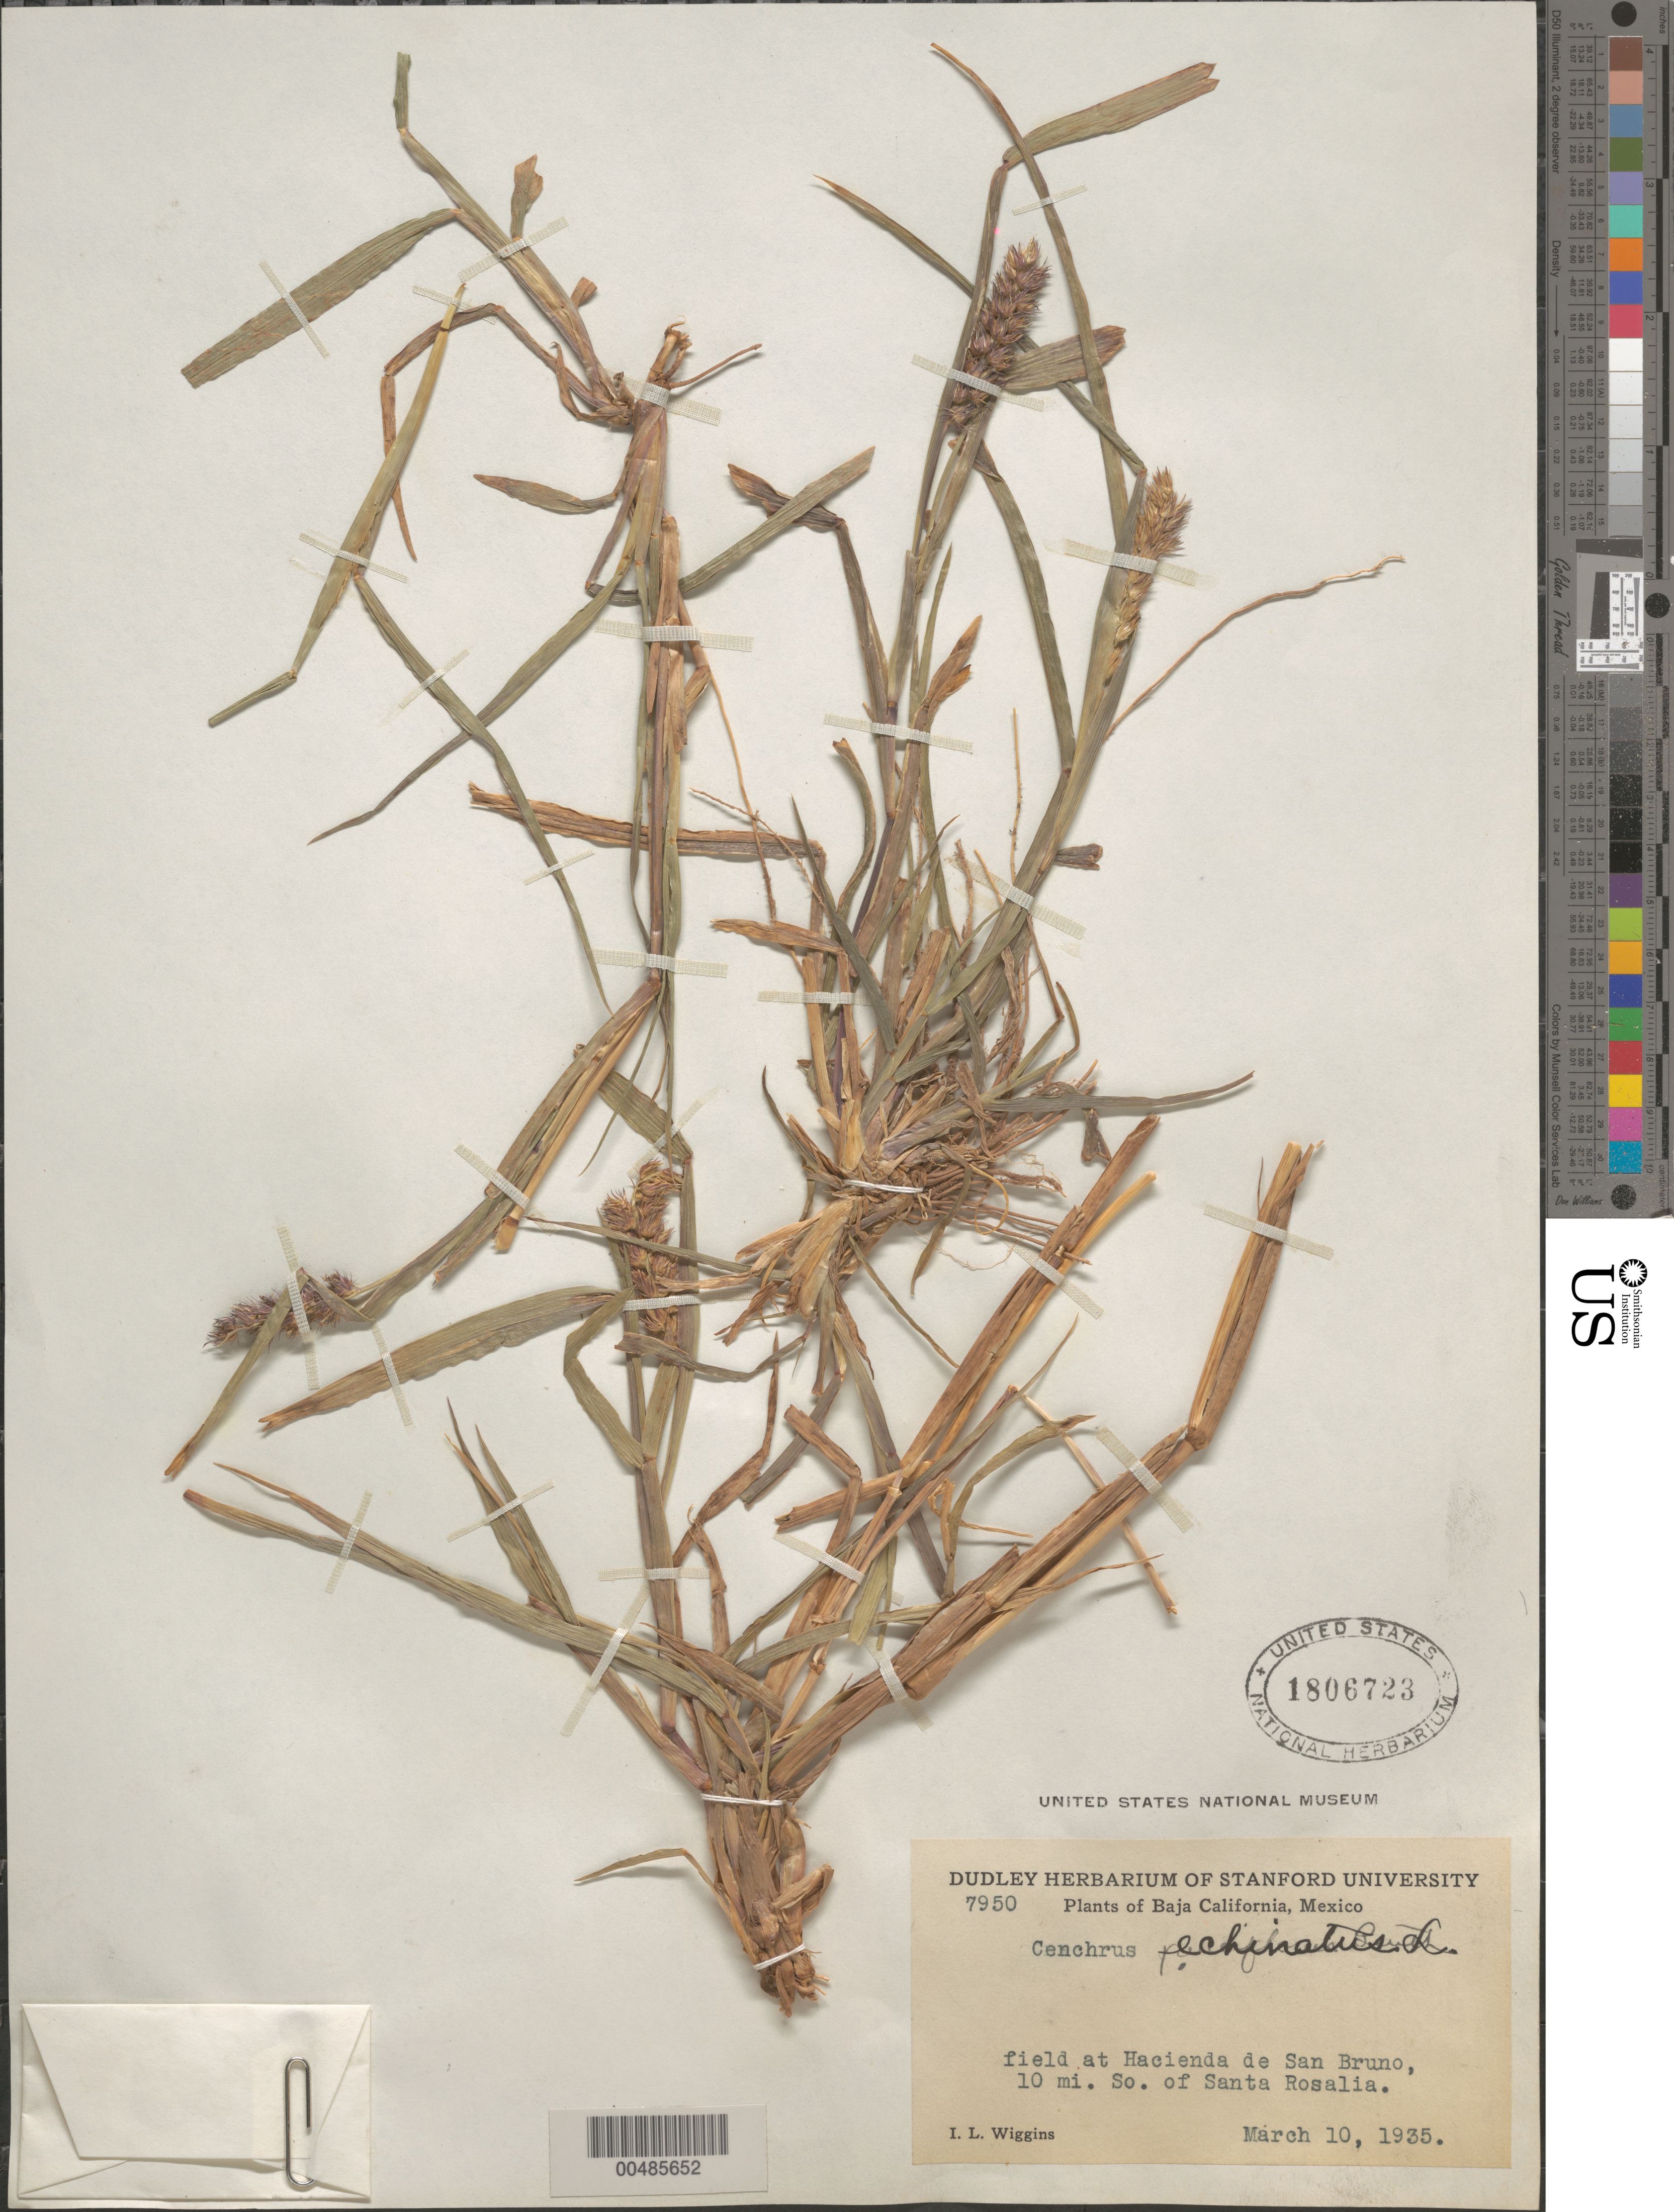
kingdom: Plantae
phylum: Tracheophyta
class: Liliopsida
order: Poales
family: Poaceae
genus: Cenchrus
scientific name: Cenchrus echinatus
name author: L.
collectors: I. L. Wiggins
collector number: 7950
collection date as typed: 10 Mar 1935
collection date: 1935-03-10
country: Mexico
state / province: Baja California Sur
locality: Field at Hacienda de San Bruno, 10 mi S of Santa Rosalia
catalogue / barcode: US 1806723